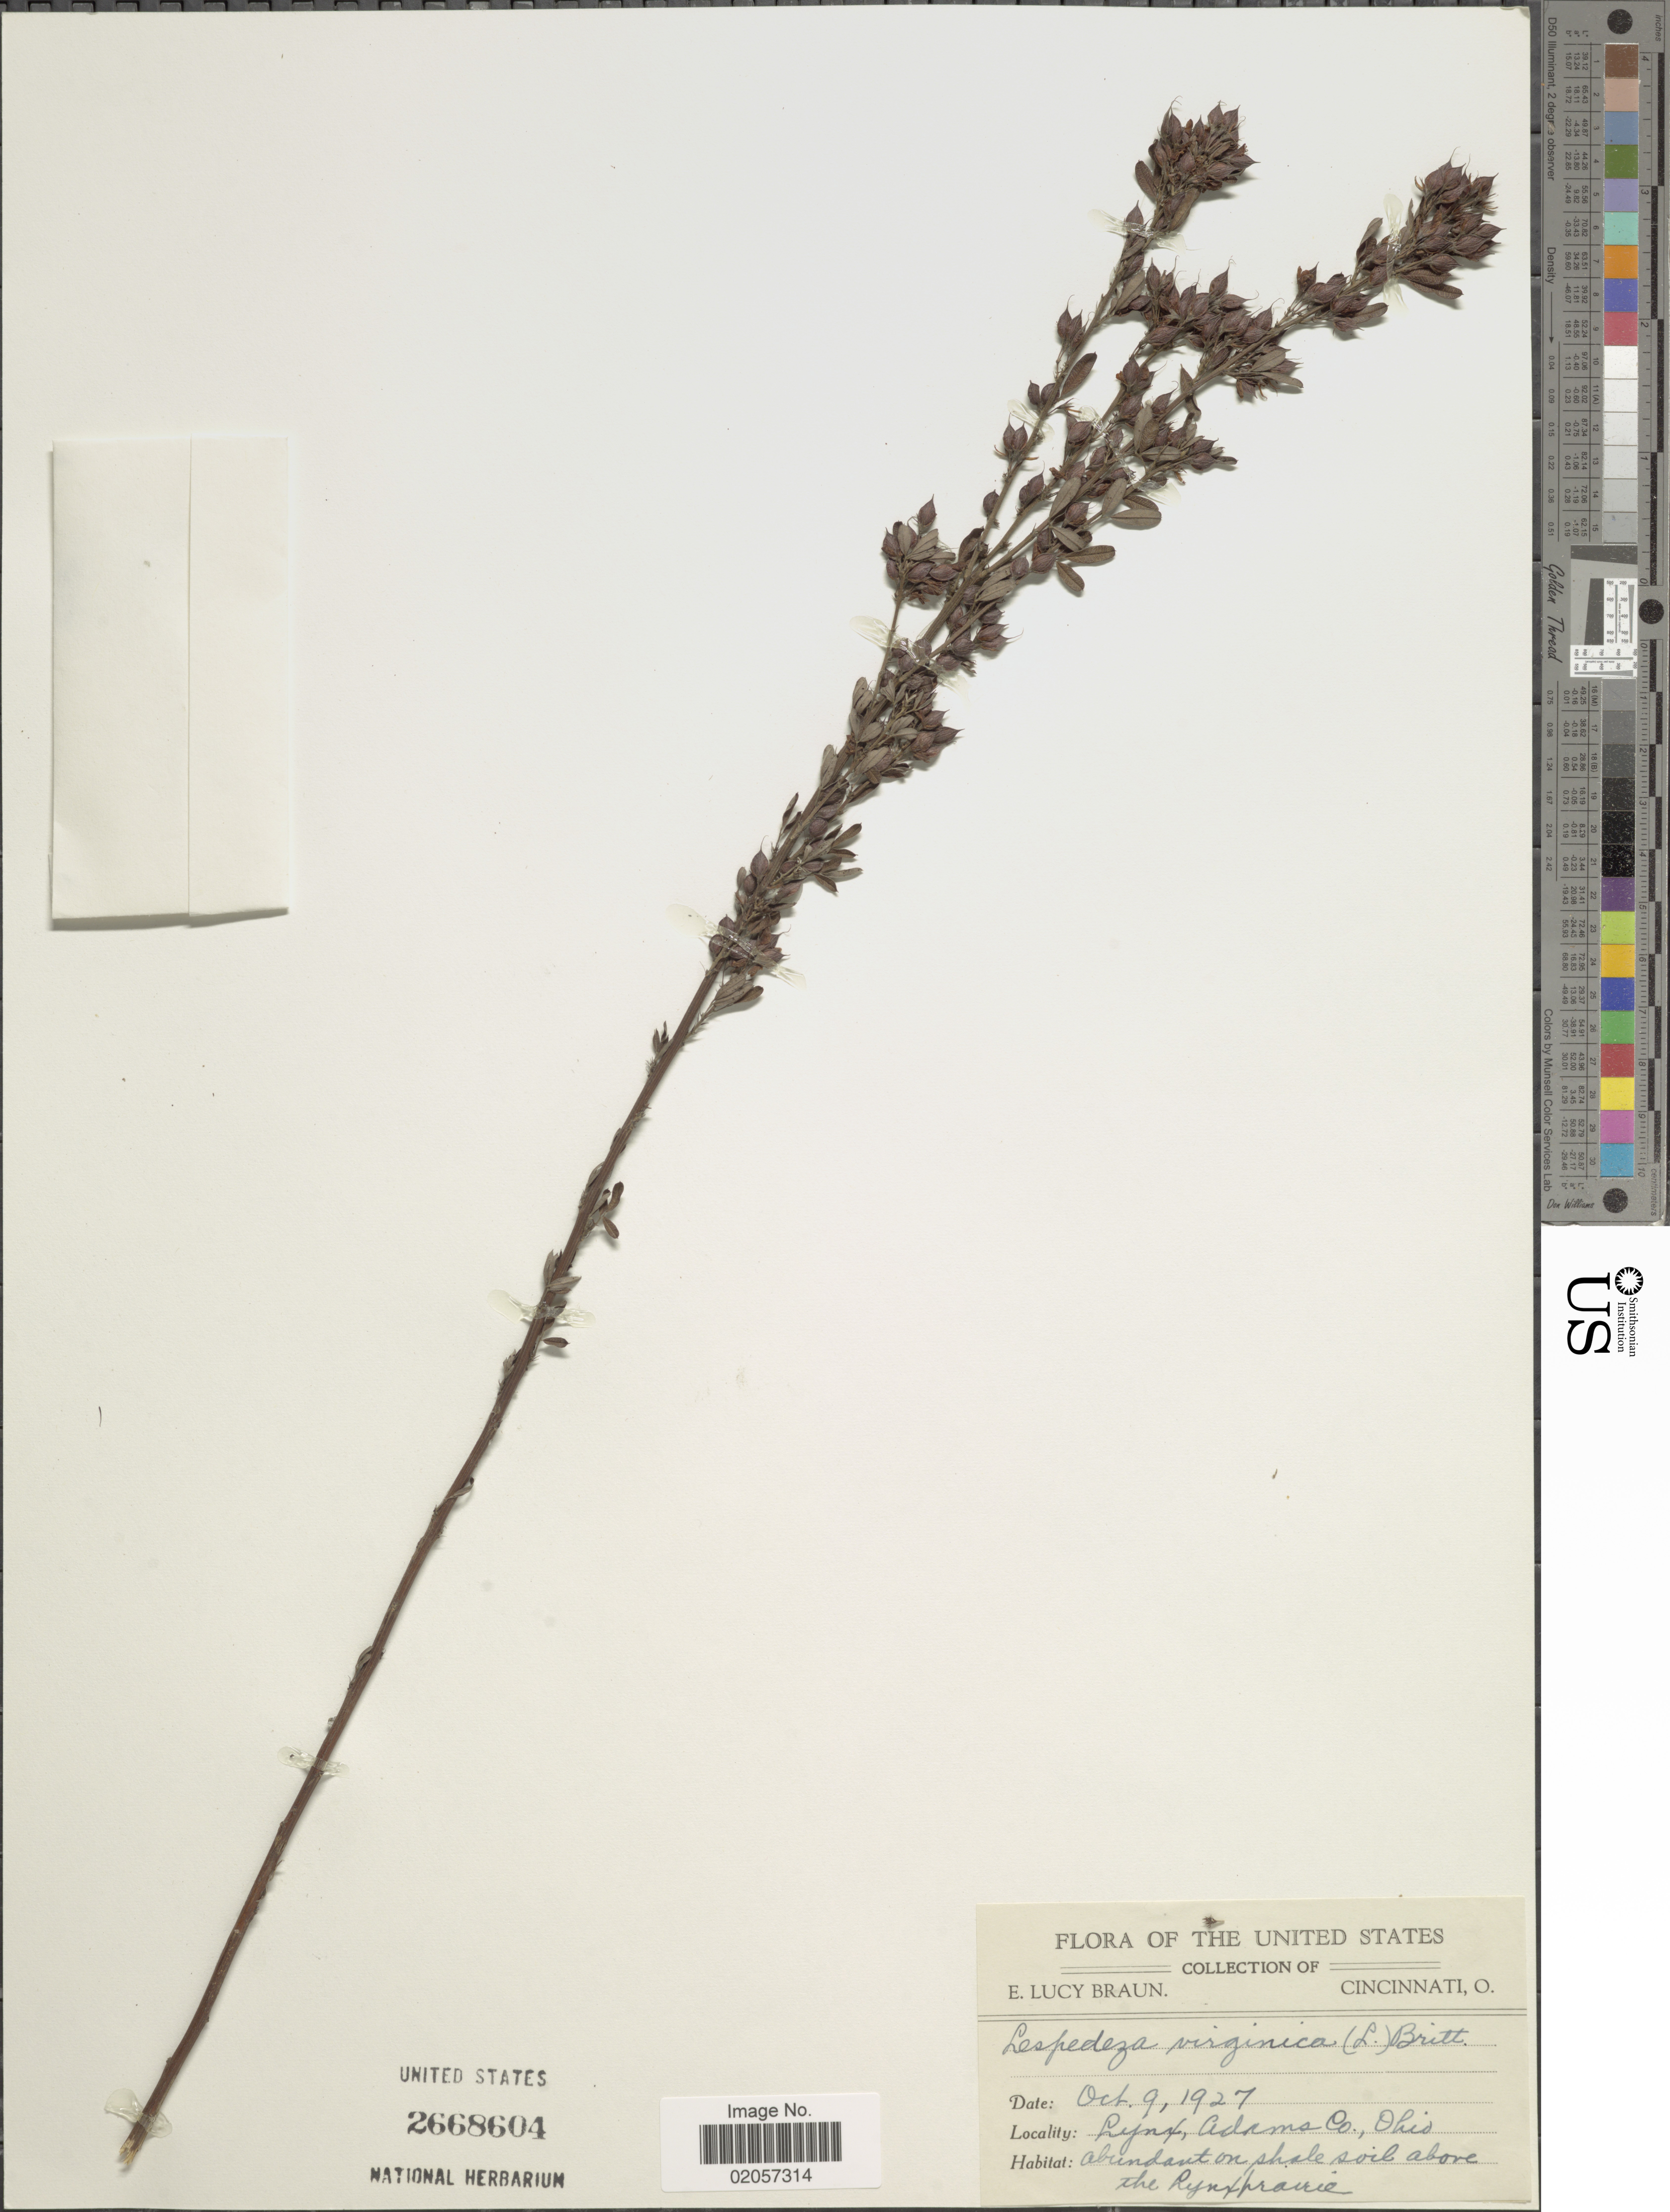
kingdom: Plantae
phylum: Tracheophyta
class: Magnoliopsida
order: Fabales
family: Fabaceae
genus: Lespedeza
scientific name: Lespedeza virginica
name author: (L.) Britton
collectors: E. L. Braun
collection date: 1927-10-09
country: United States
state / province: Ohio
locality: Lynx, Adams Co., Ohio.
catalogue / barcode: US 2668604